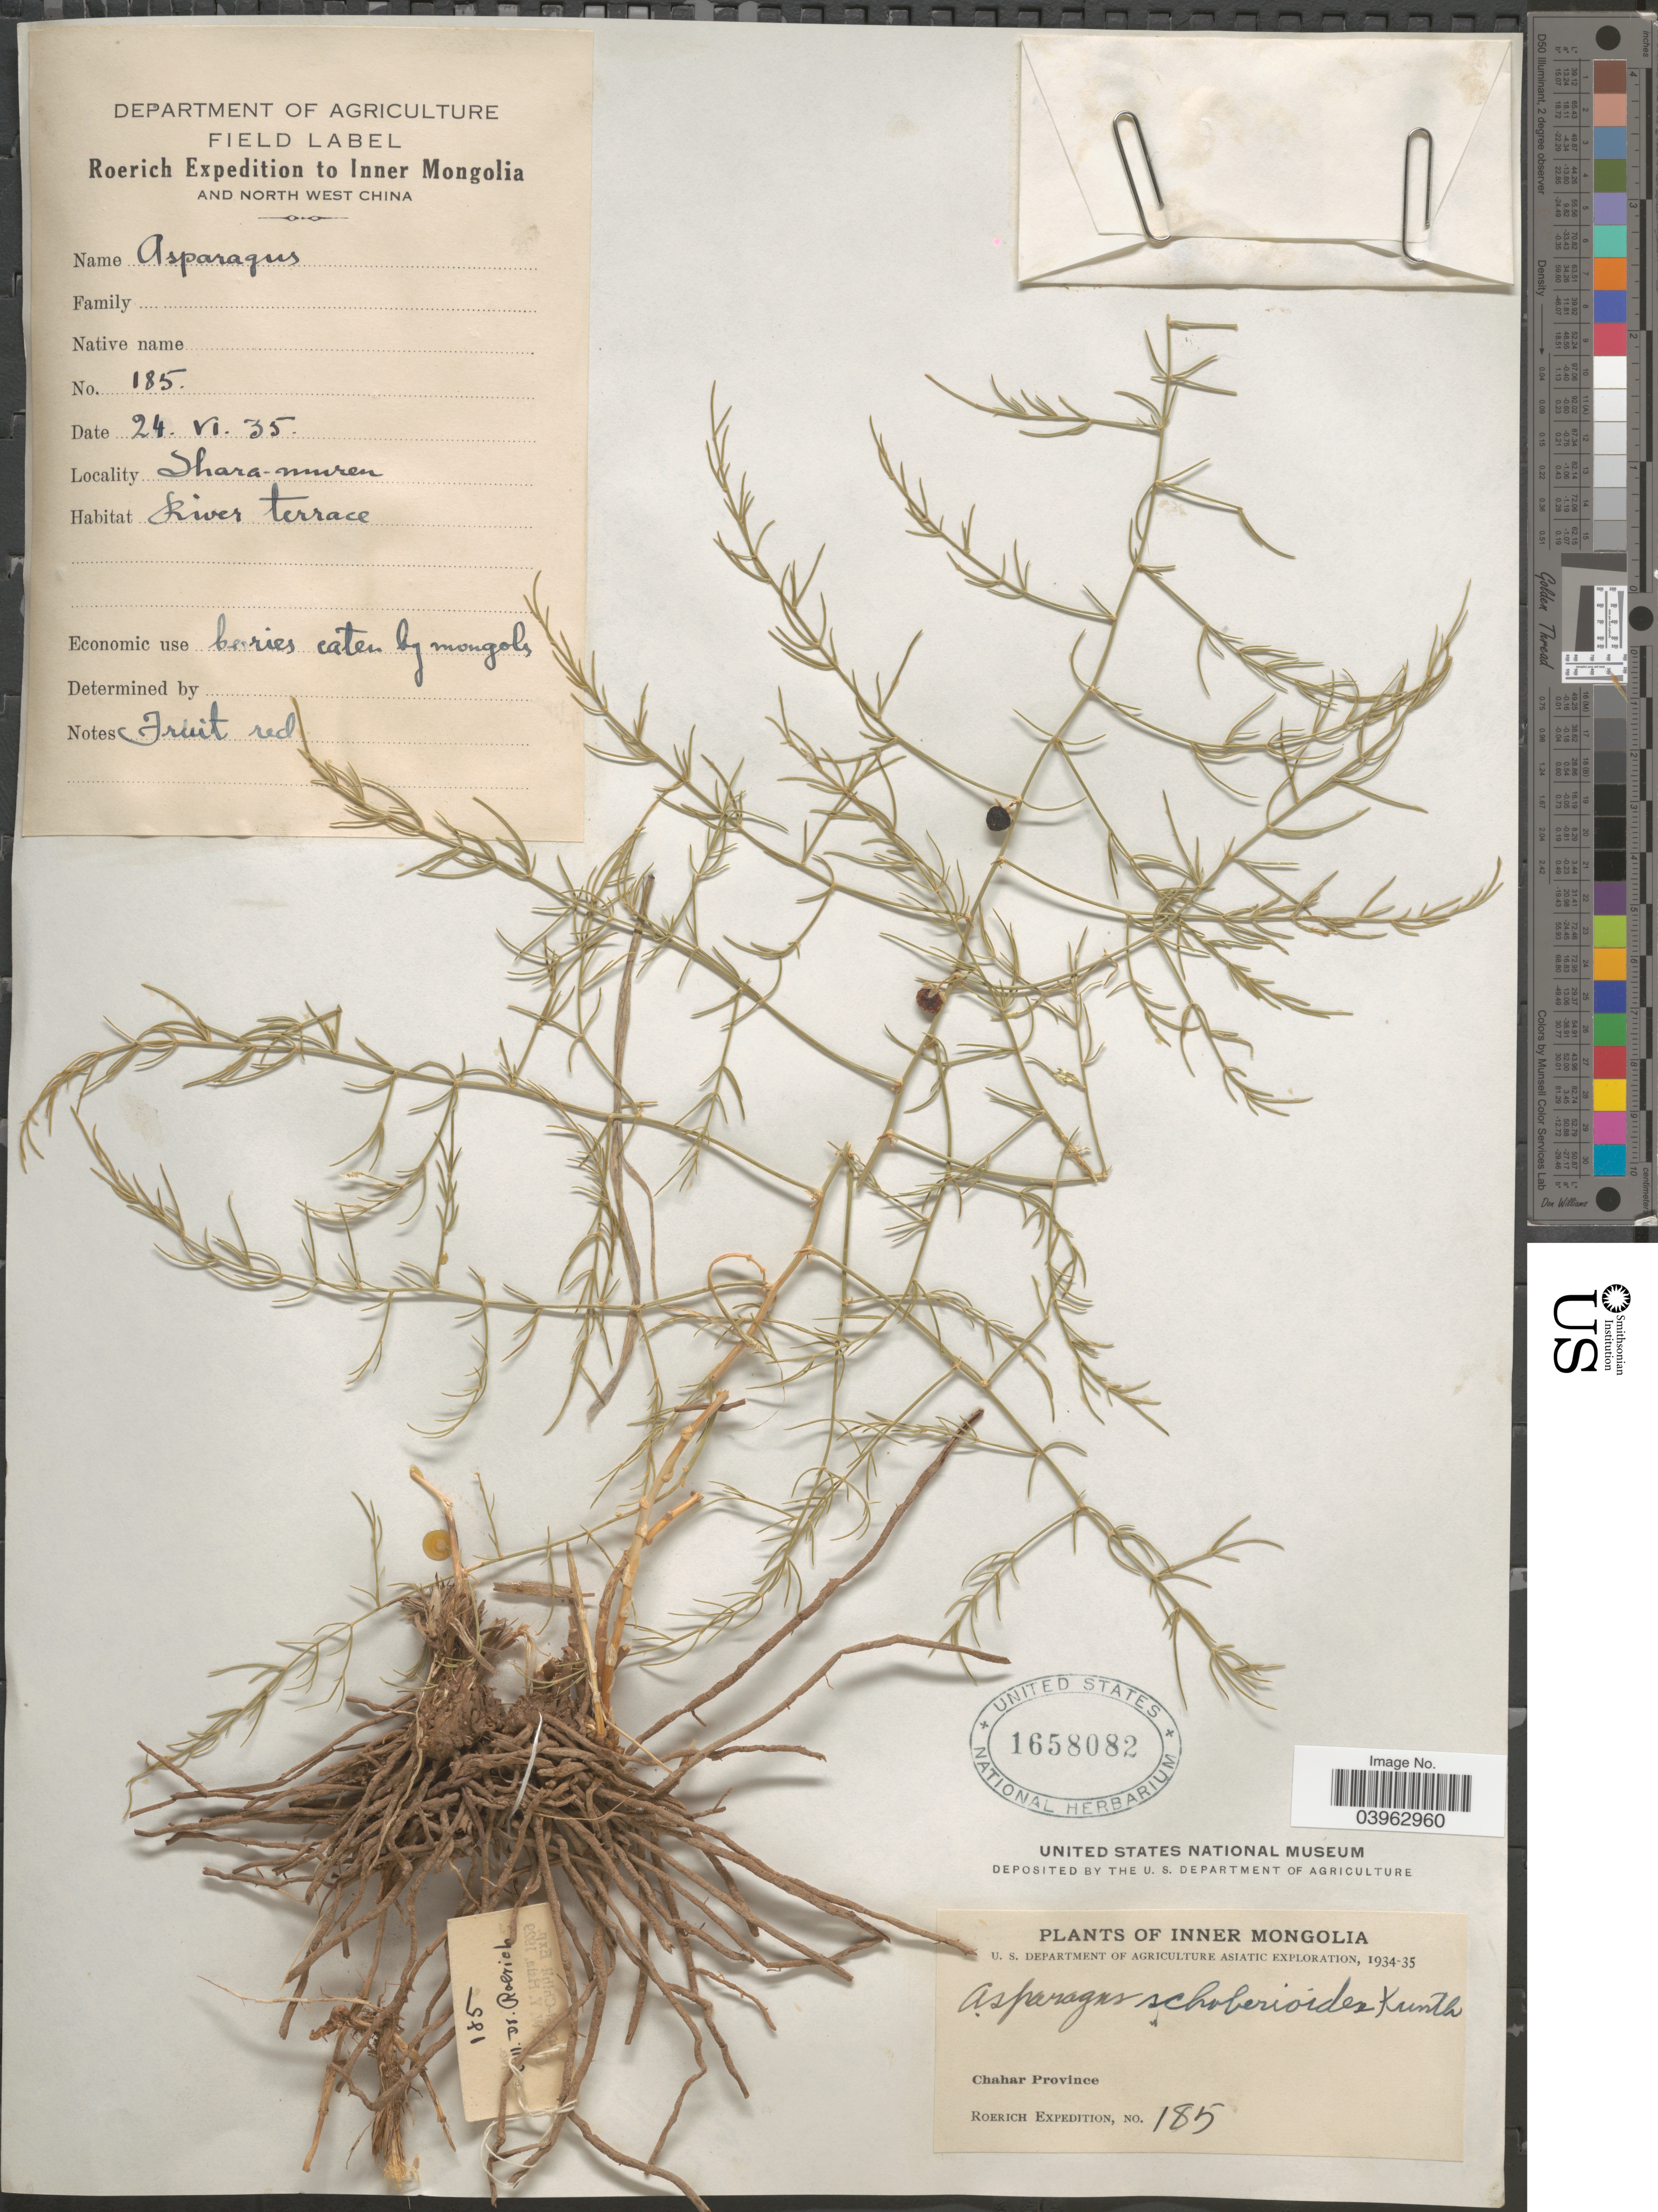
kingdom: Plantae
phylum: Tracheophyta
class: Liliopsida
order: Asparagales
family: Asparagaceae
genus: Asparagus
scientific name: Asparagus schoberioides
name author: Kunth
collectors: Roerich Expedition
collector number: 185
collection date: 1935-06-24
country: China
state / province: Nei Monggol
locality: Inner Mongolia. Chahar Province. Inner Mongolia and North West China. Shara-muren.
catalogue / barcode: US 1658082